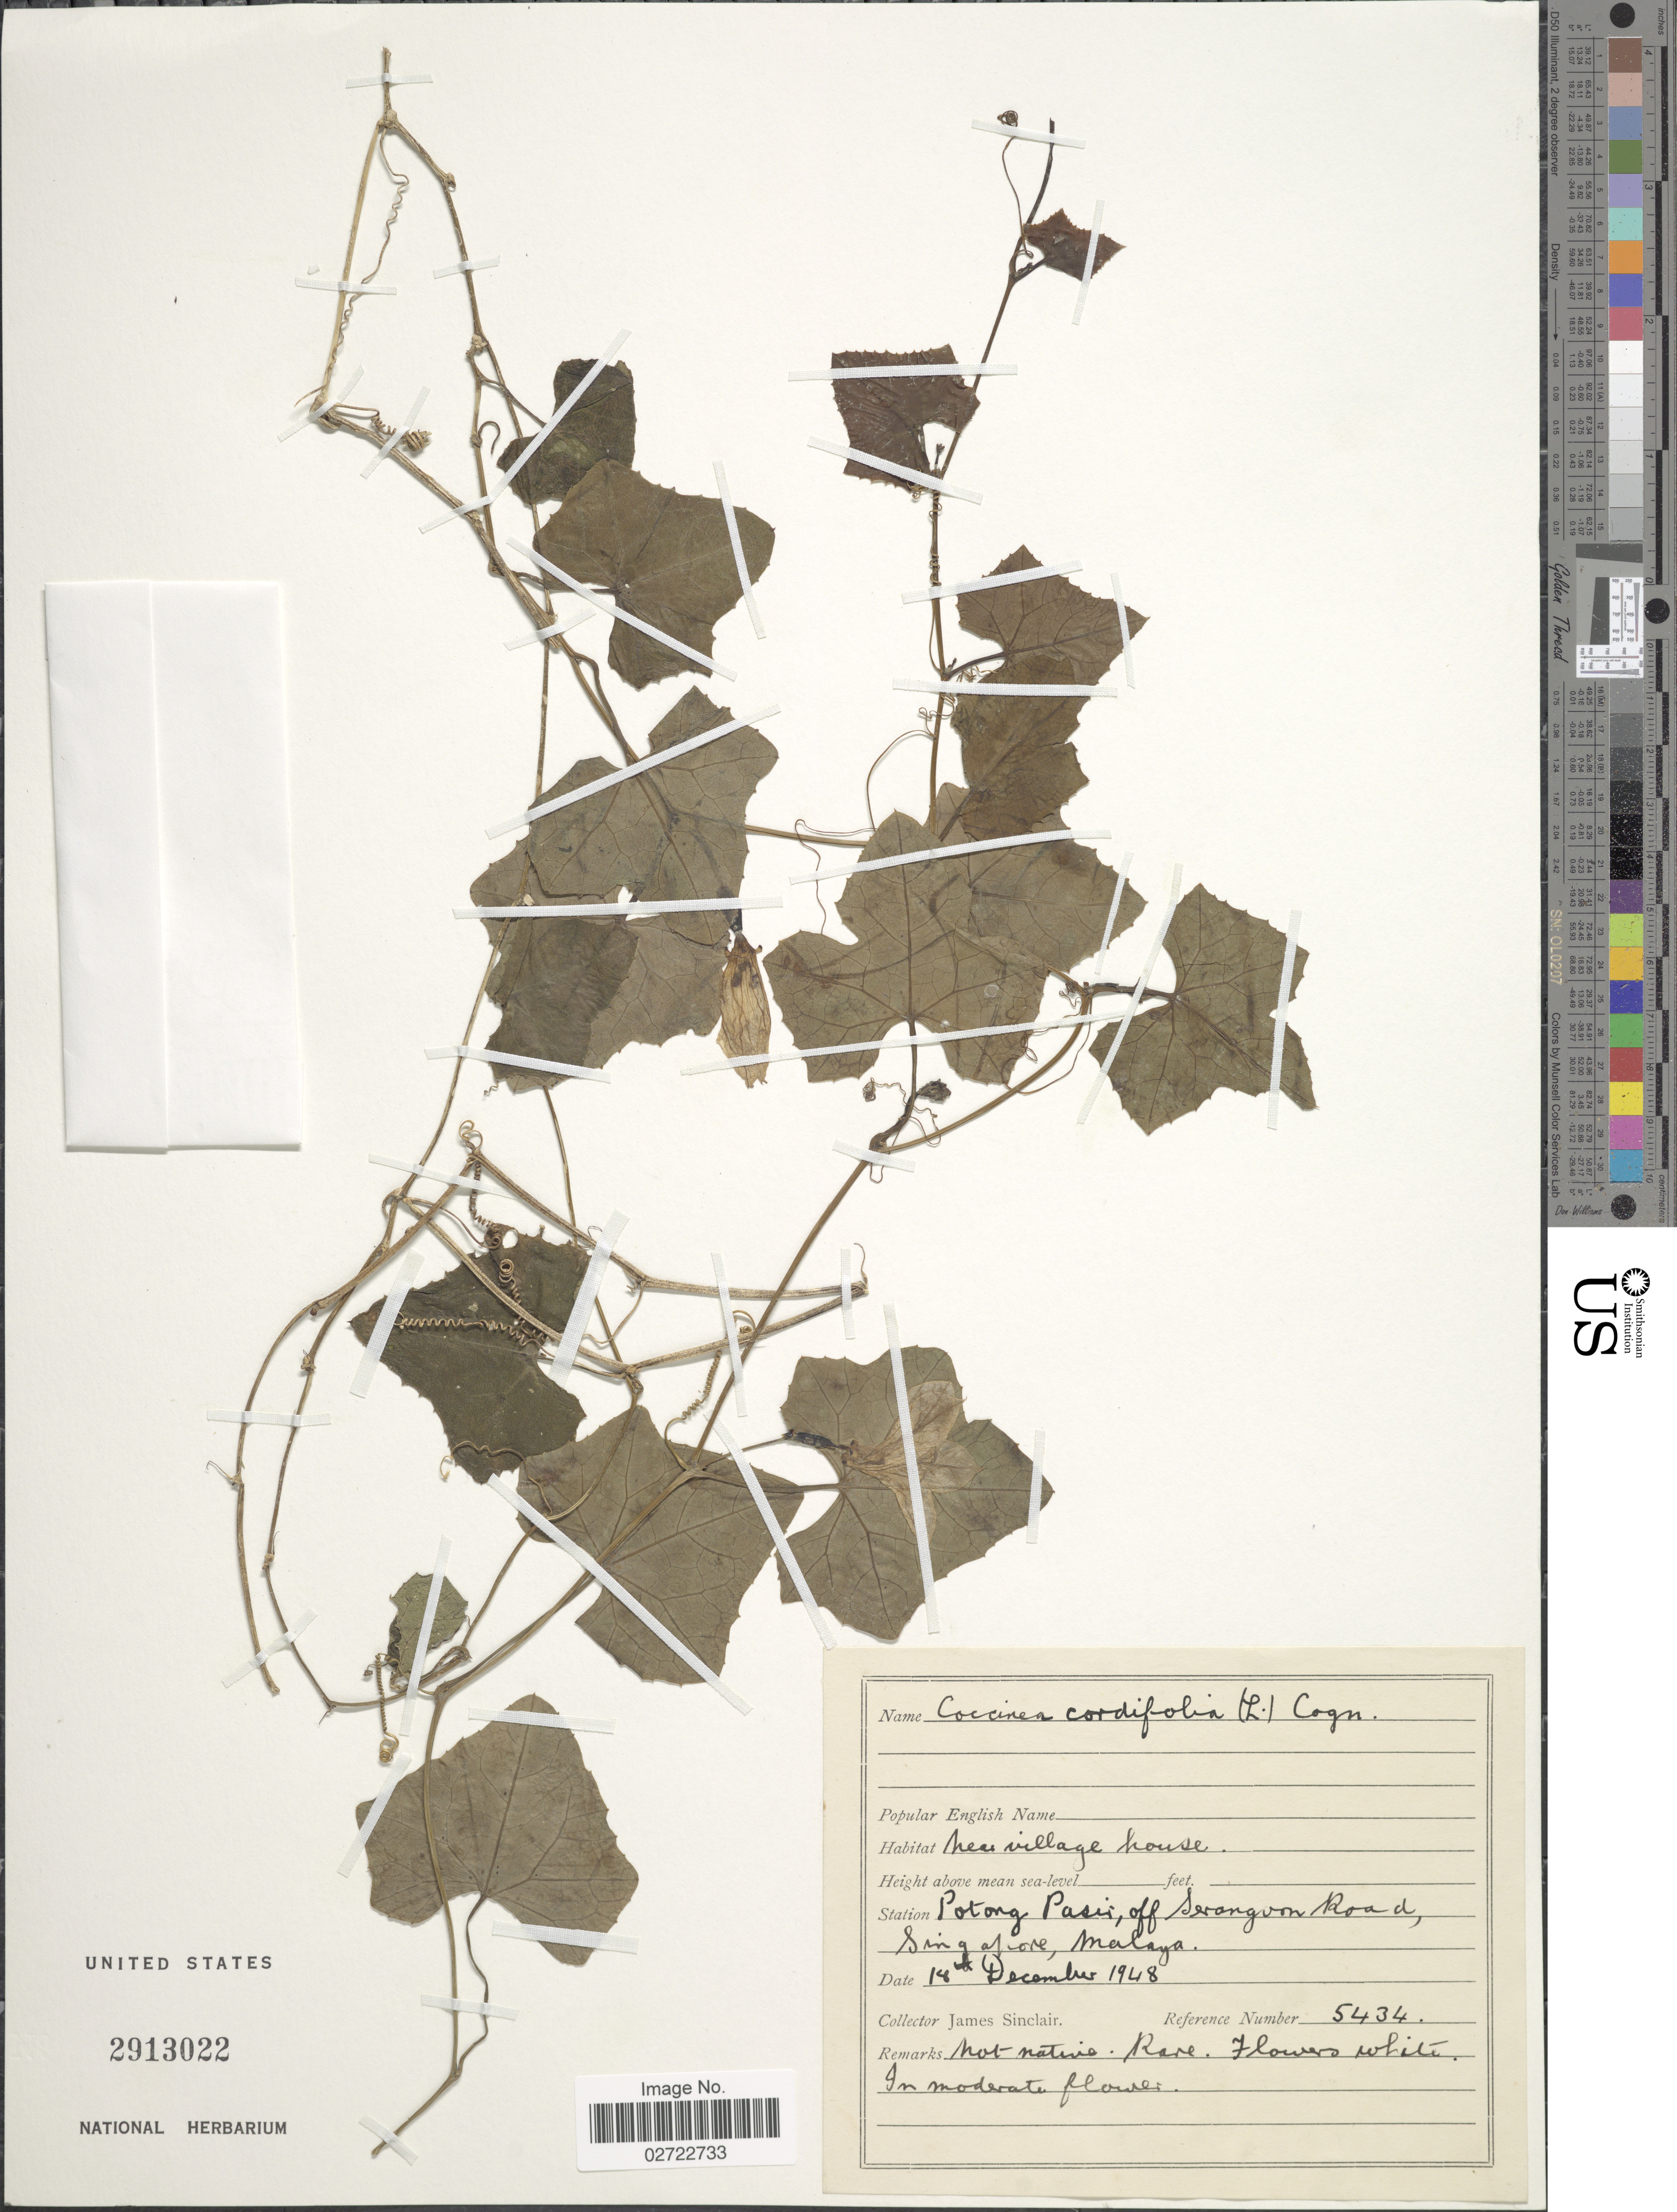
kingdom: Plantae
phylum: Tracheophyta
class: Magnoliopsida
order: Cucurbitales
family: Cucurbitaceae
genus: Coccinia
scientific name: Coccinia grandis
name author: (L.) Voigt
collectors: J. Sinclair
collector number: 5434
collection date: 1948-12-14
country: Singapore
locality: Potong Pasir off Serangon Road, Malaya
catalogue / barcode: US 2913022